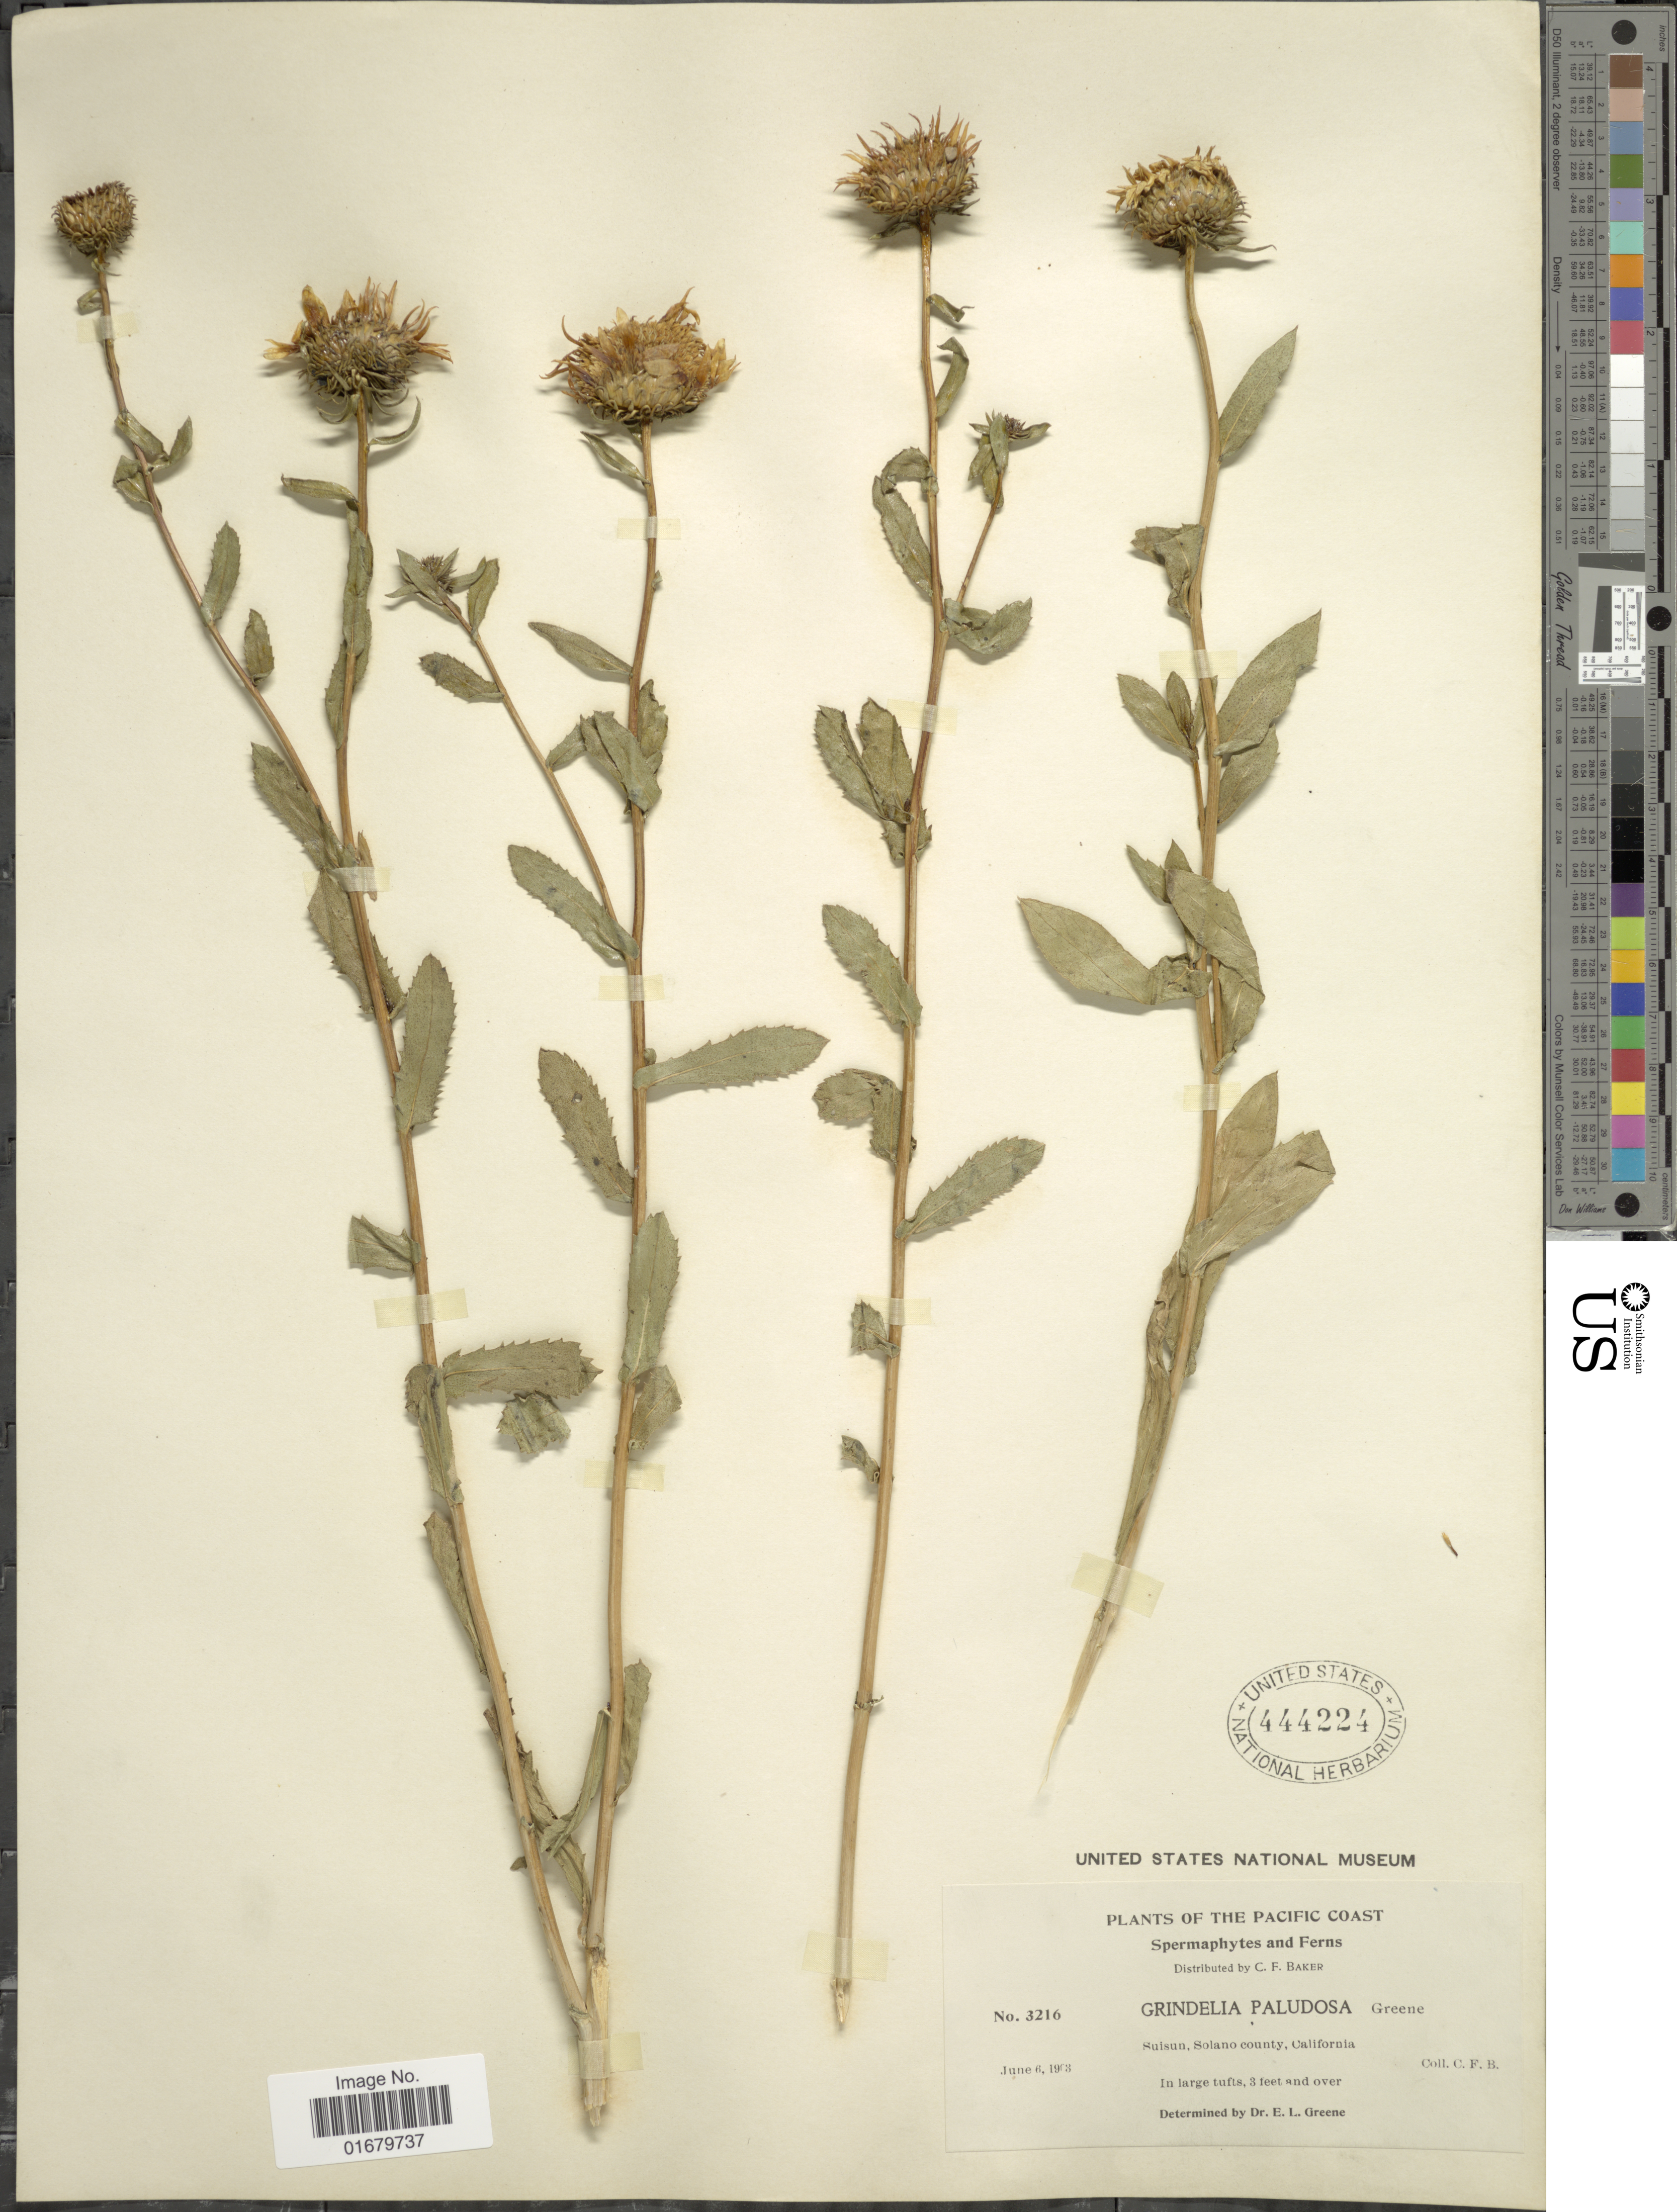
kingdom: Plantae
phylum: Tracheophyta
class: Magnoliopsida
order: Asterales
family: Asteraceae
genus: Grindelia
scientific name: Grindelia camporum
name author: Greene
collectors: C. F. Baker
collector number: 3216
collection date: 1963-06-06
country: United States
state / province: California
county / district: Solano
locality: The Pacific Coast, Suisun, Solano county.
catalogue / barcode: US 444224